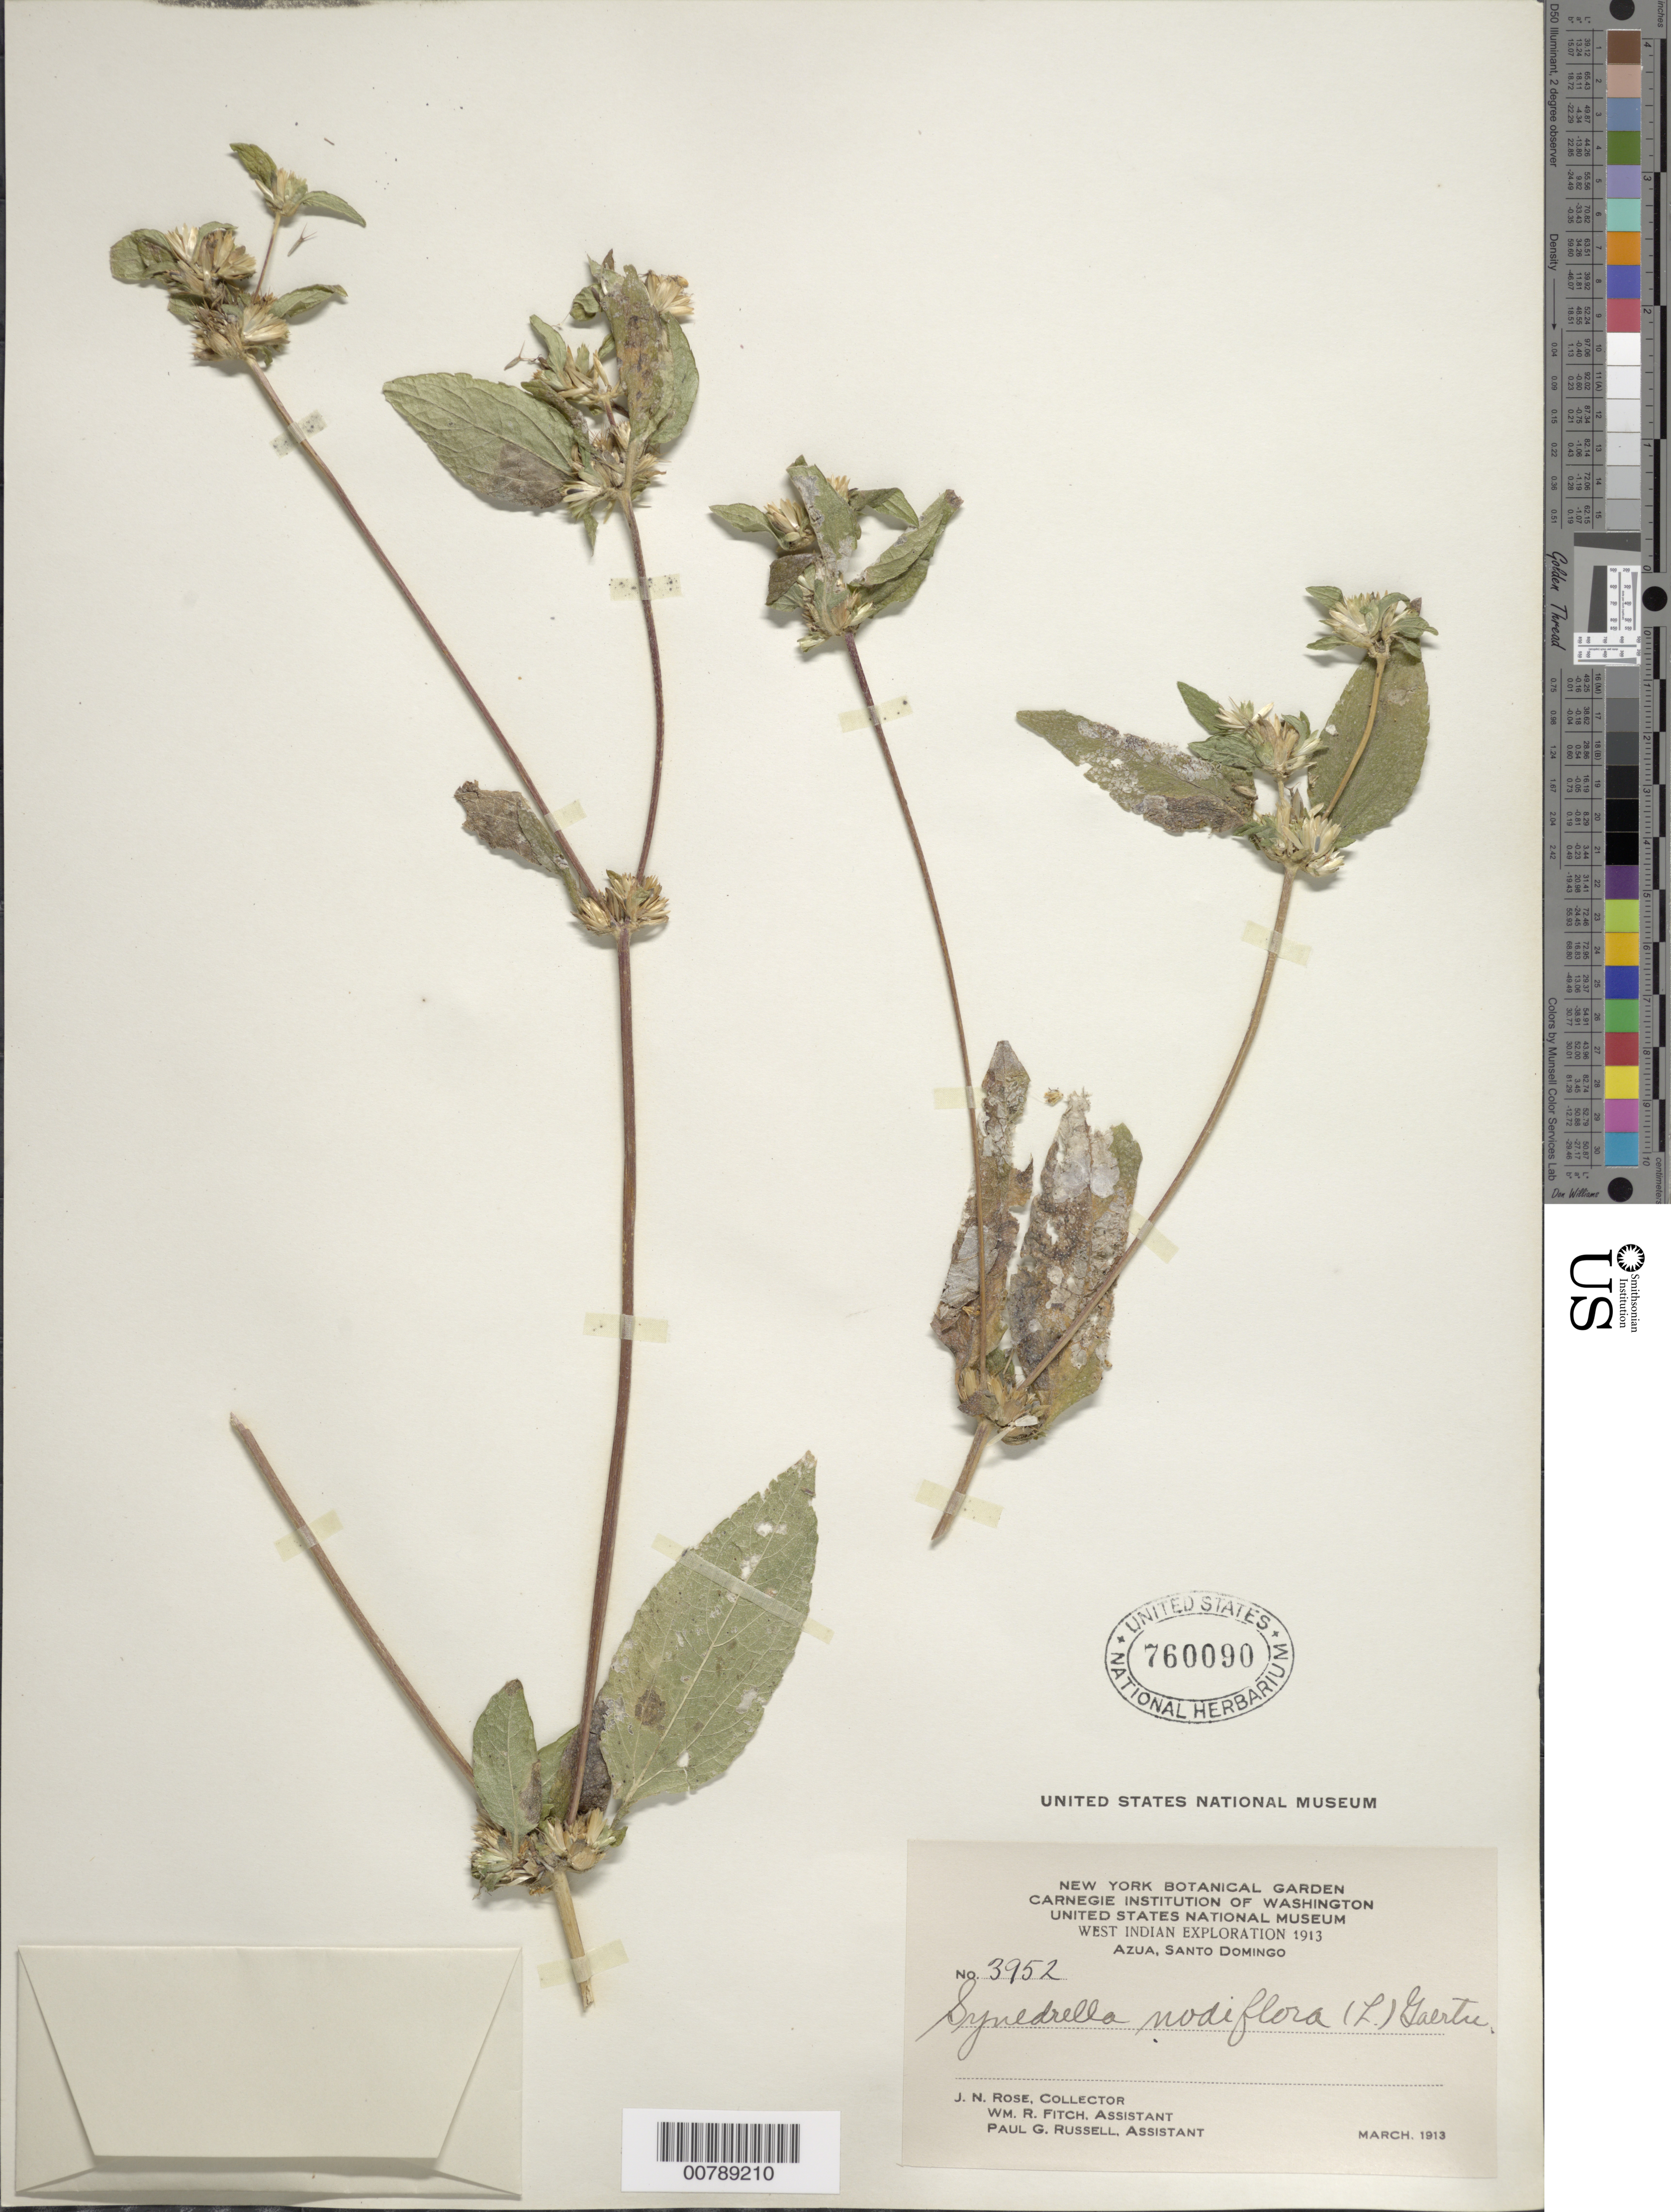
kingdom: Plantae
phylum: Tracheophyta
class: Magnoliopsida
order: Asterales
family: Asteraceae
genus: Synedrella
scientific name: Synedrella nodiflora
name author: (L.) Gaertn.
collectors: J. N. Rose, W. R. Fitch & P. G. Russell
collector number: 3952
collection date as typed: Mar 1913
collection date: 1913-03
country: Dominican Republic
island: Hispaniola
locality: Azua, Santo Domingo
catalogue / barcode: US 760090